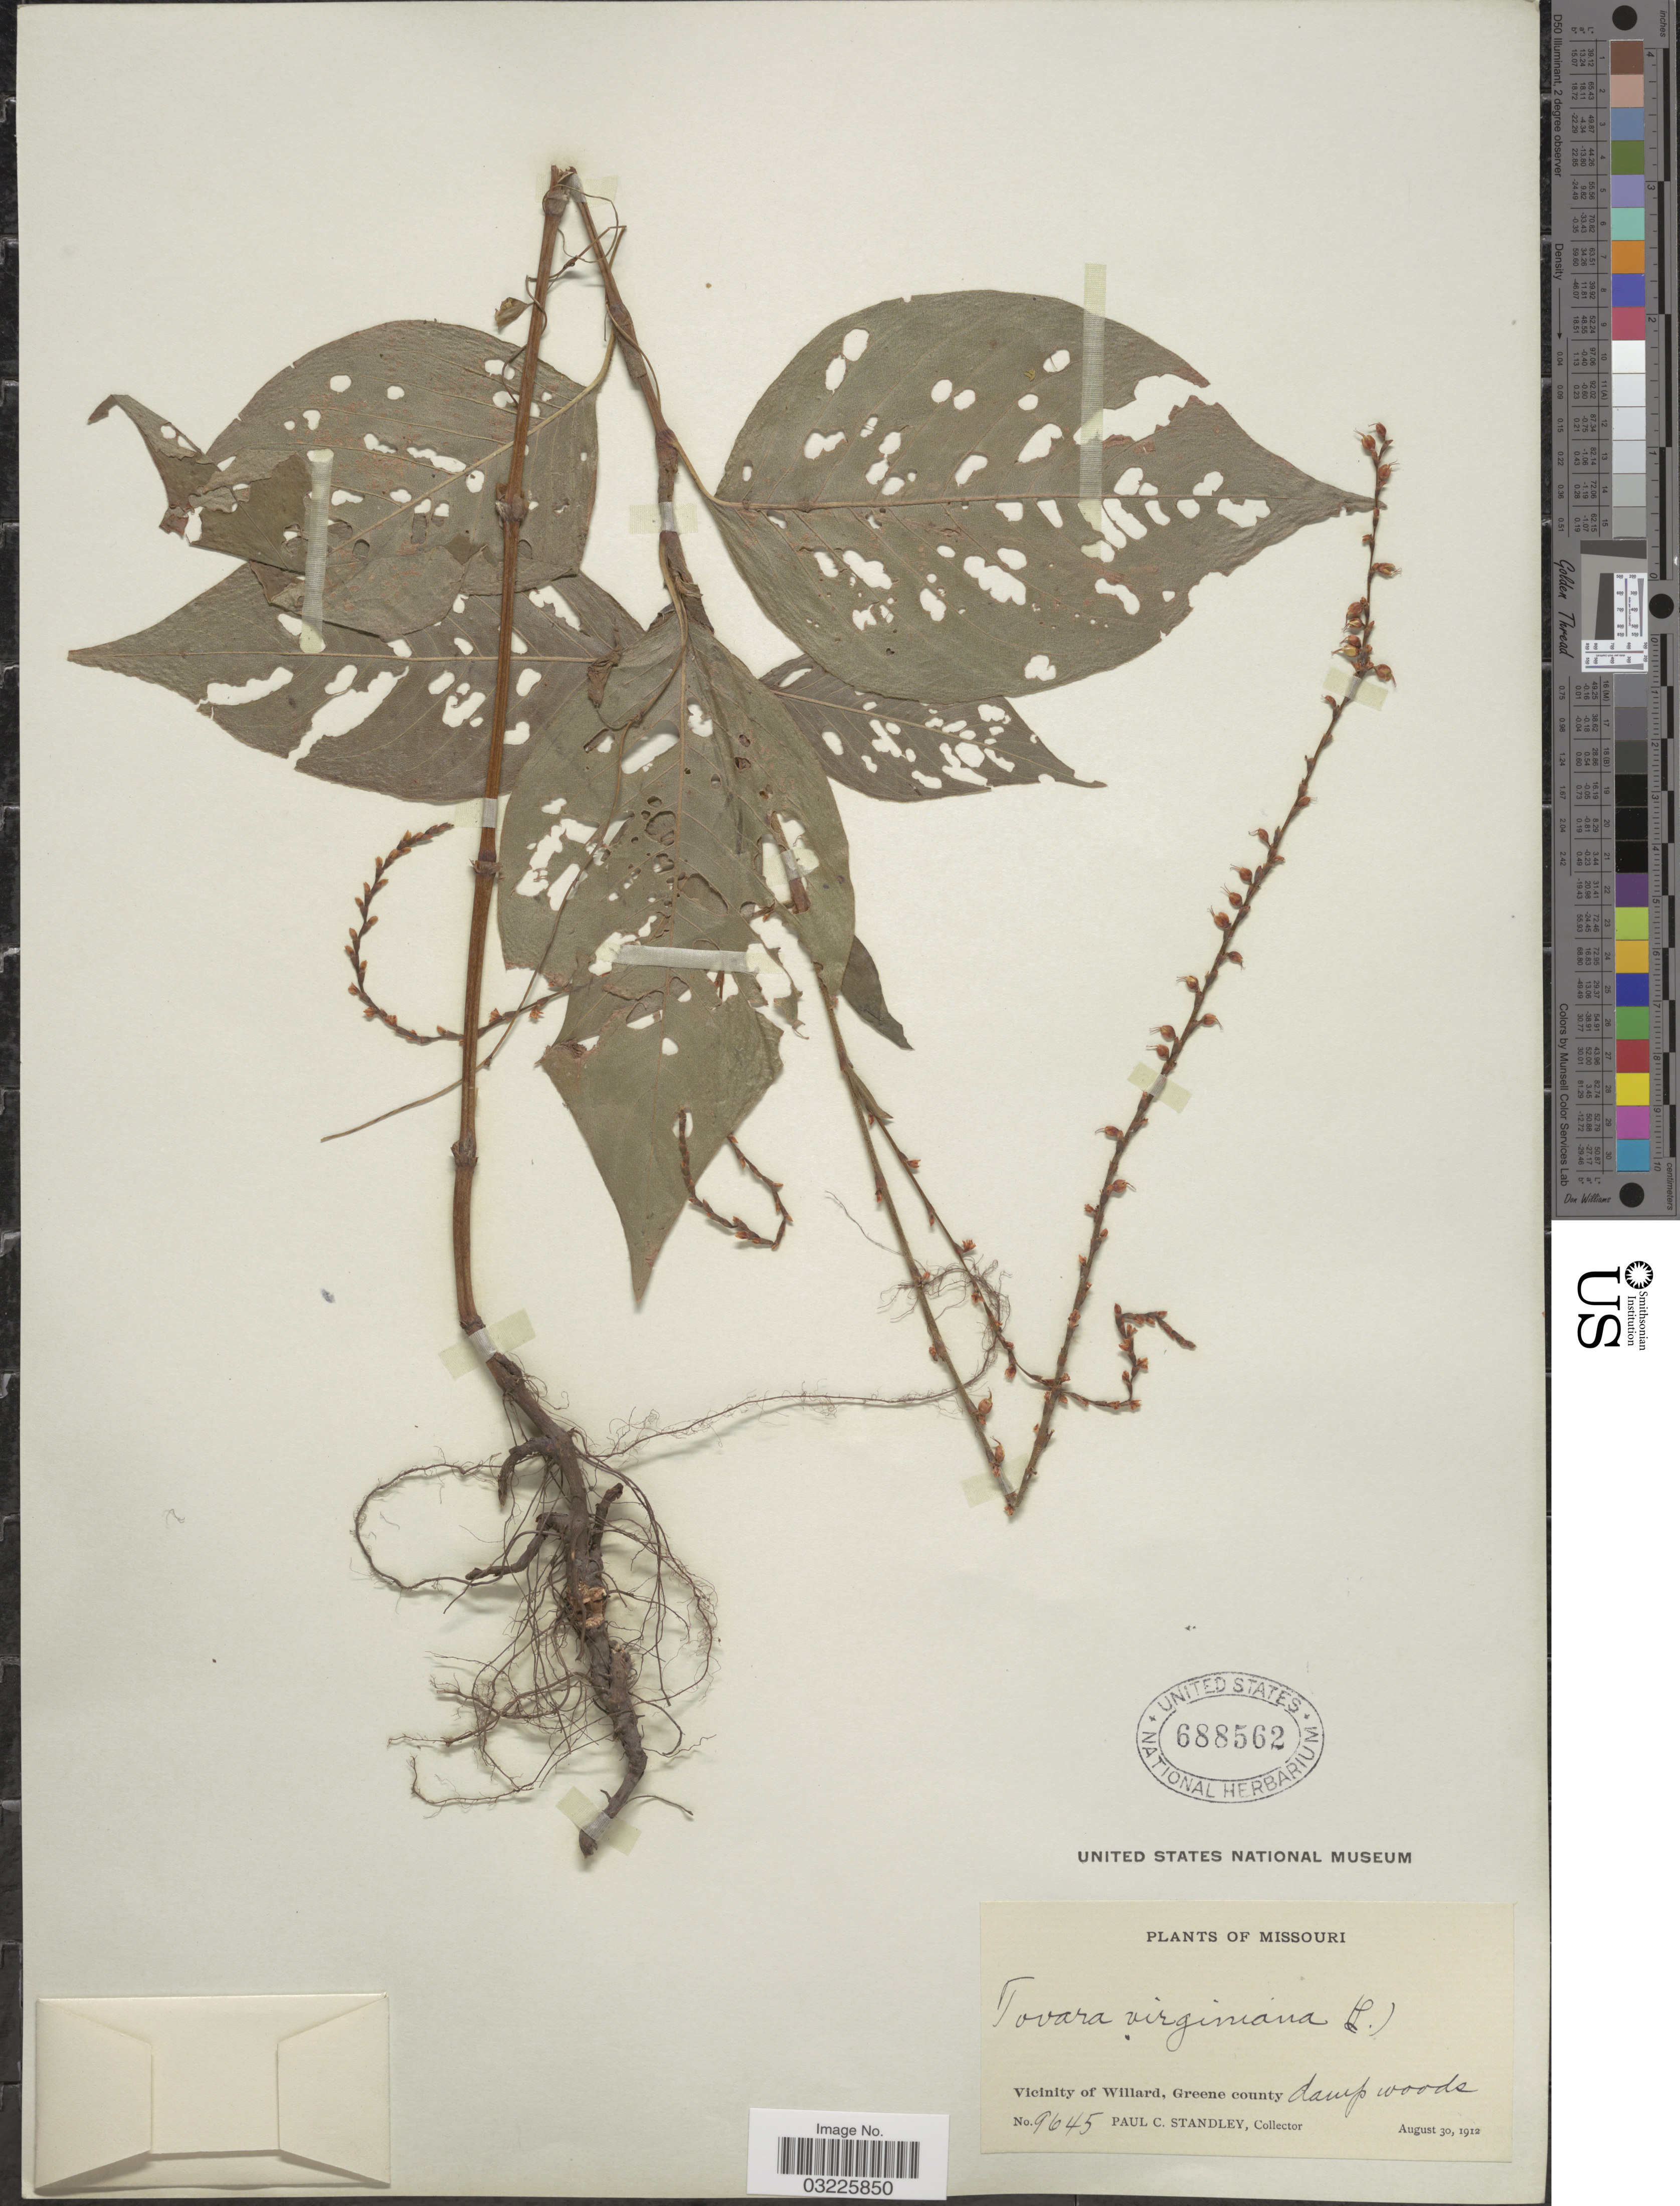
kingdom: Plantae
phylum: Tracheophyta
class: Magnoliopsida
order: Caryophyllales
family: Polygonaceae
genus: Persicaria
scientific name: Persicaria virginiana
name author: (L.) Gaertn.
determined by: Atha, D. E.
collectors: P. C. Standley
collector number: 9645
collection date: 1912-08-30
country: United States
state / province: Missouri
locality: Vicinity of Willard, Greene County.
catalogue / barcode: US 688562